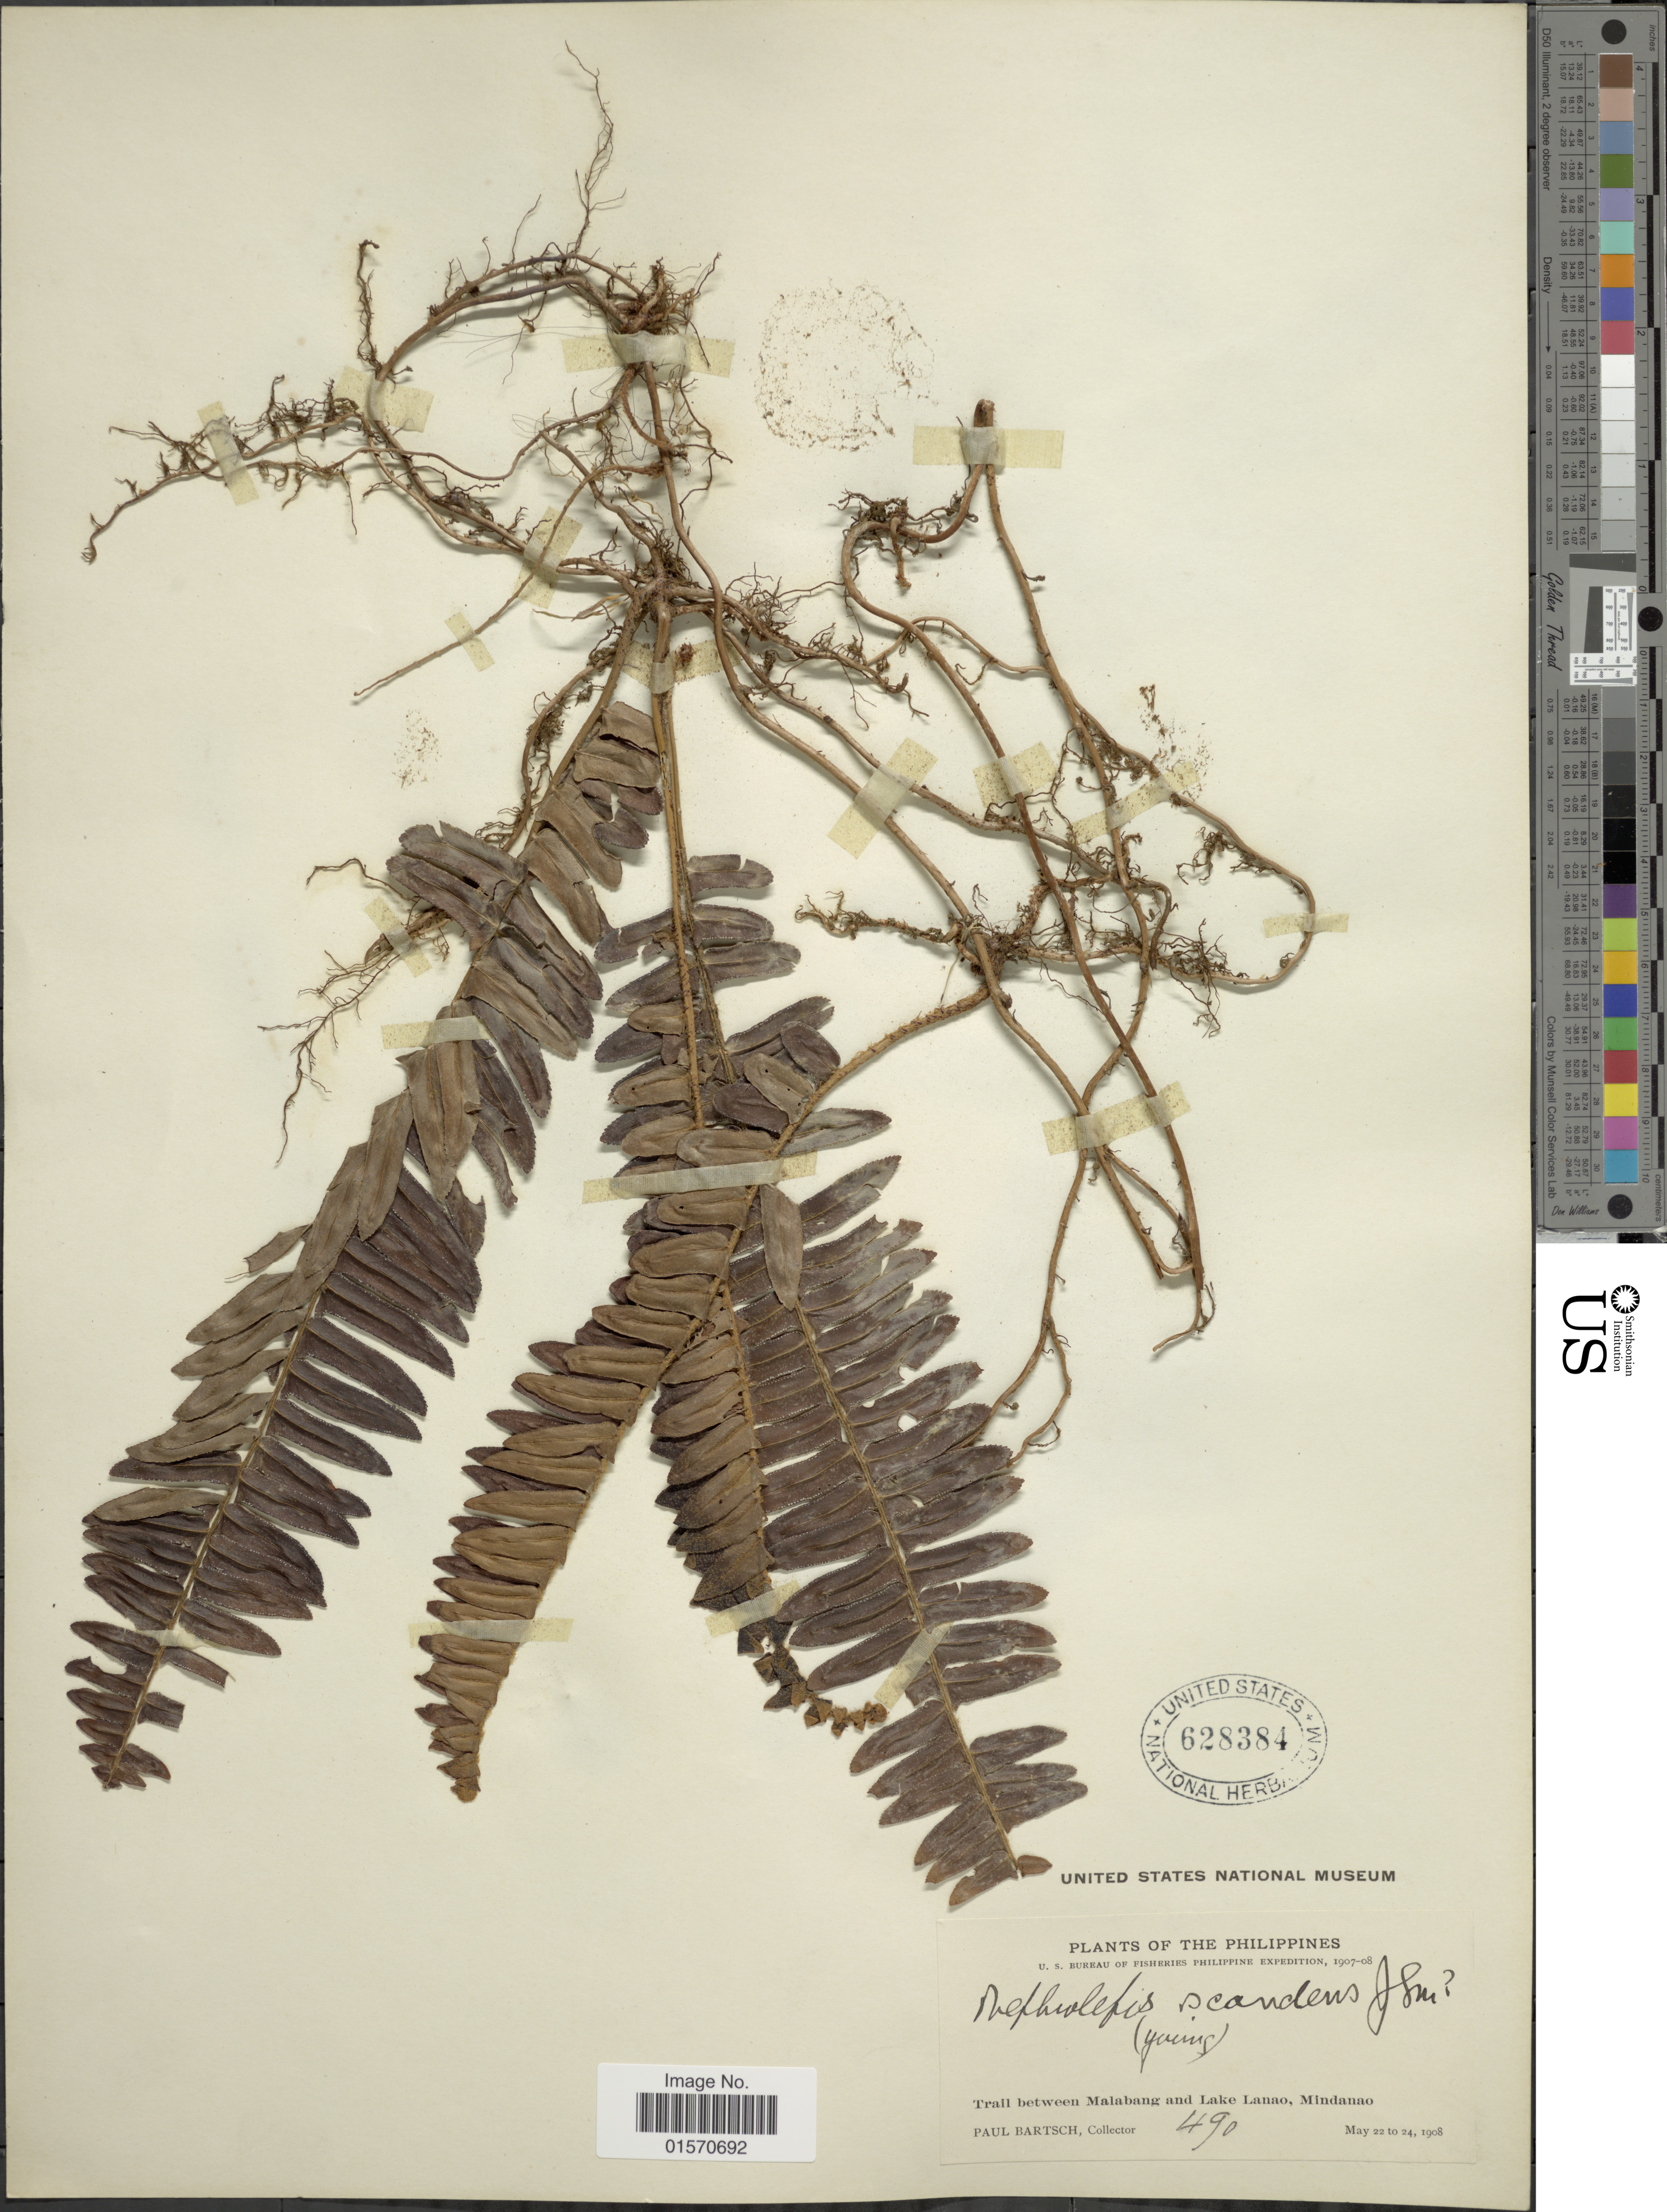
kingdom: Plantae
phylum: Tracheophyta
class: Polypodiopsida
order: Polypodiales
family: Nephrolepidaceae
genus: Nephrolepis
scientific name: Nephrolepis rufescens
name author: Wawra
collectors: P. Bartsch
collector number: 490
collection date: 1908-05-22/1908-05-24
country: Philippines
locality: Trail between Malabang and Lake Lanao, Mindanao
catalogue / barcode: US 628384